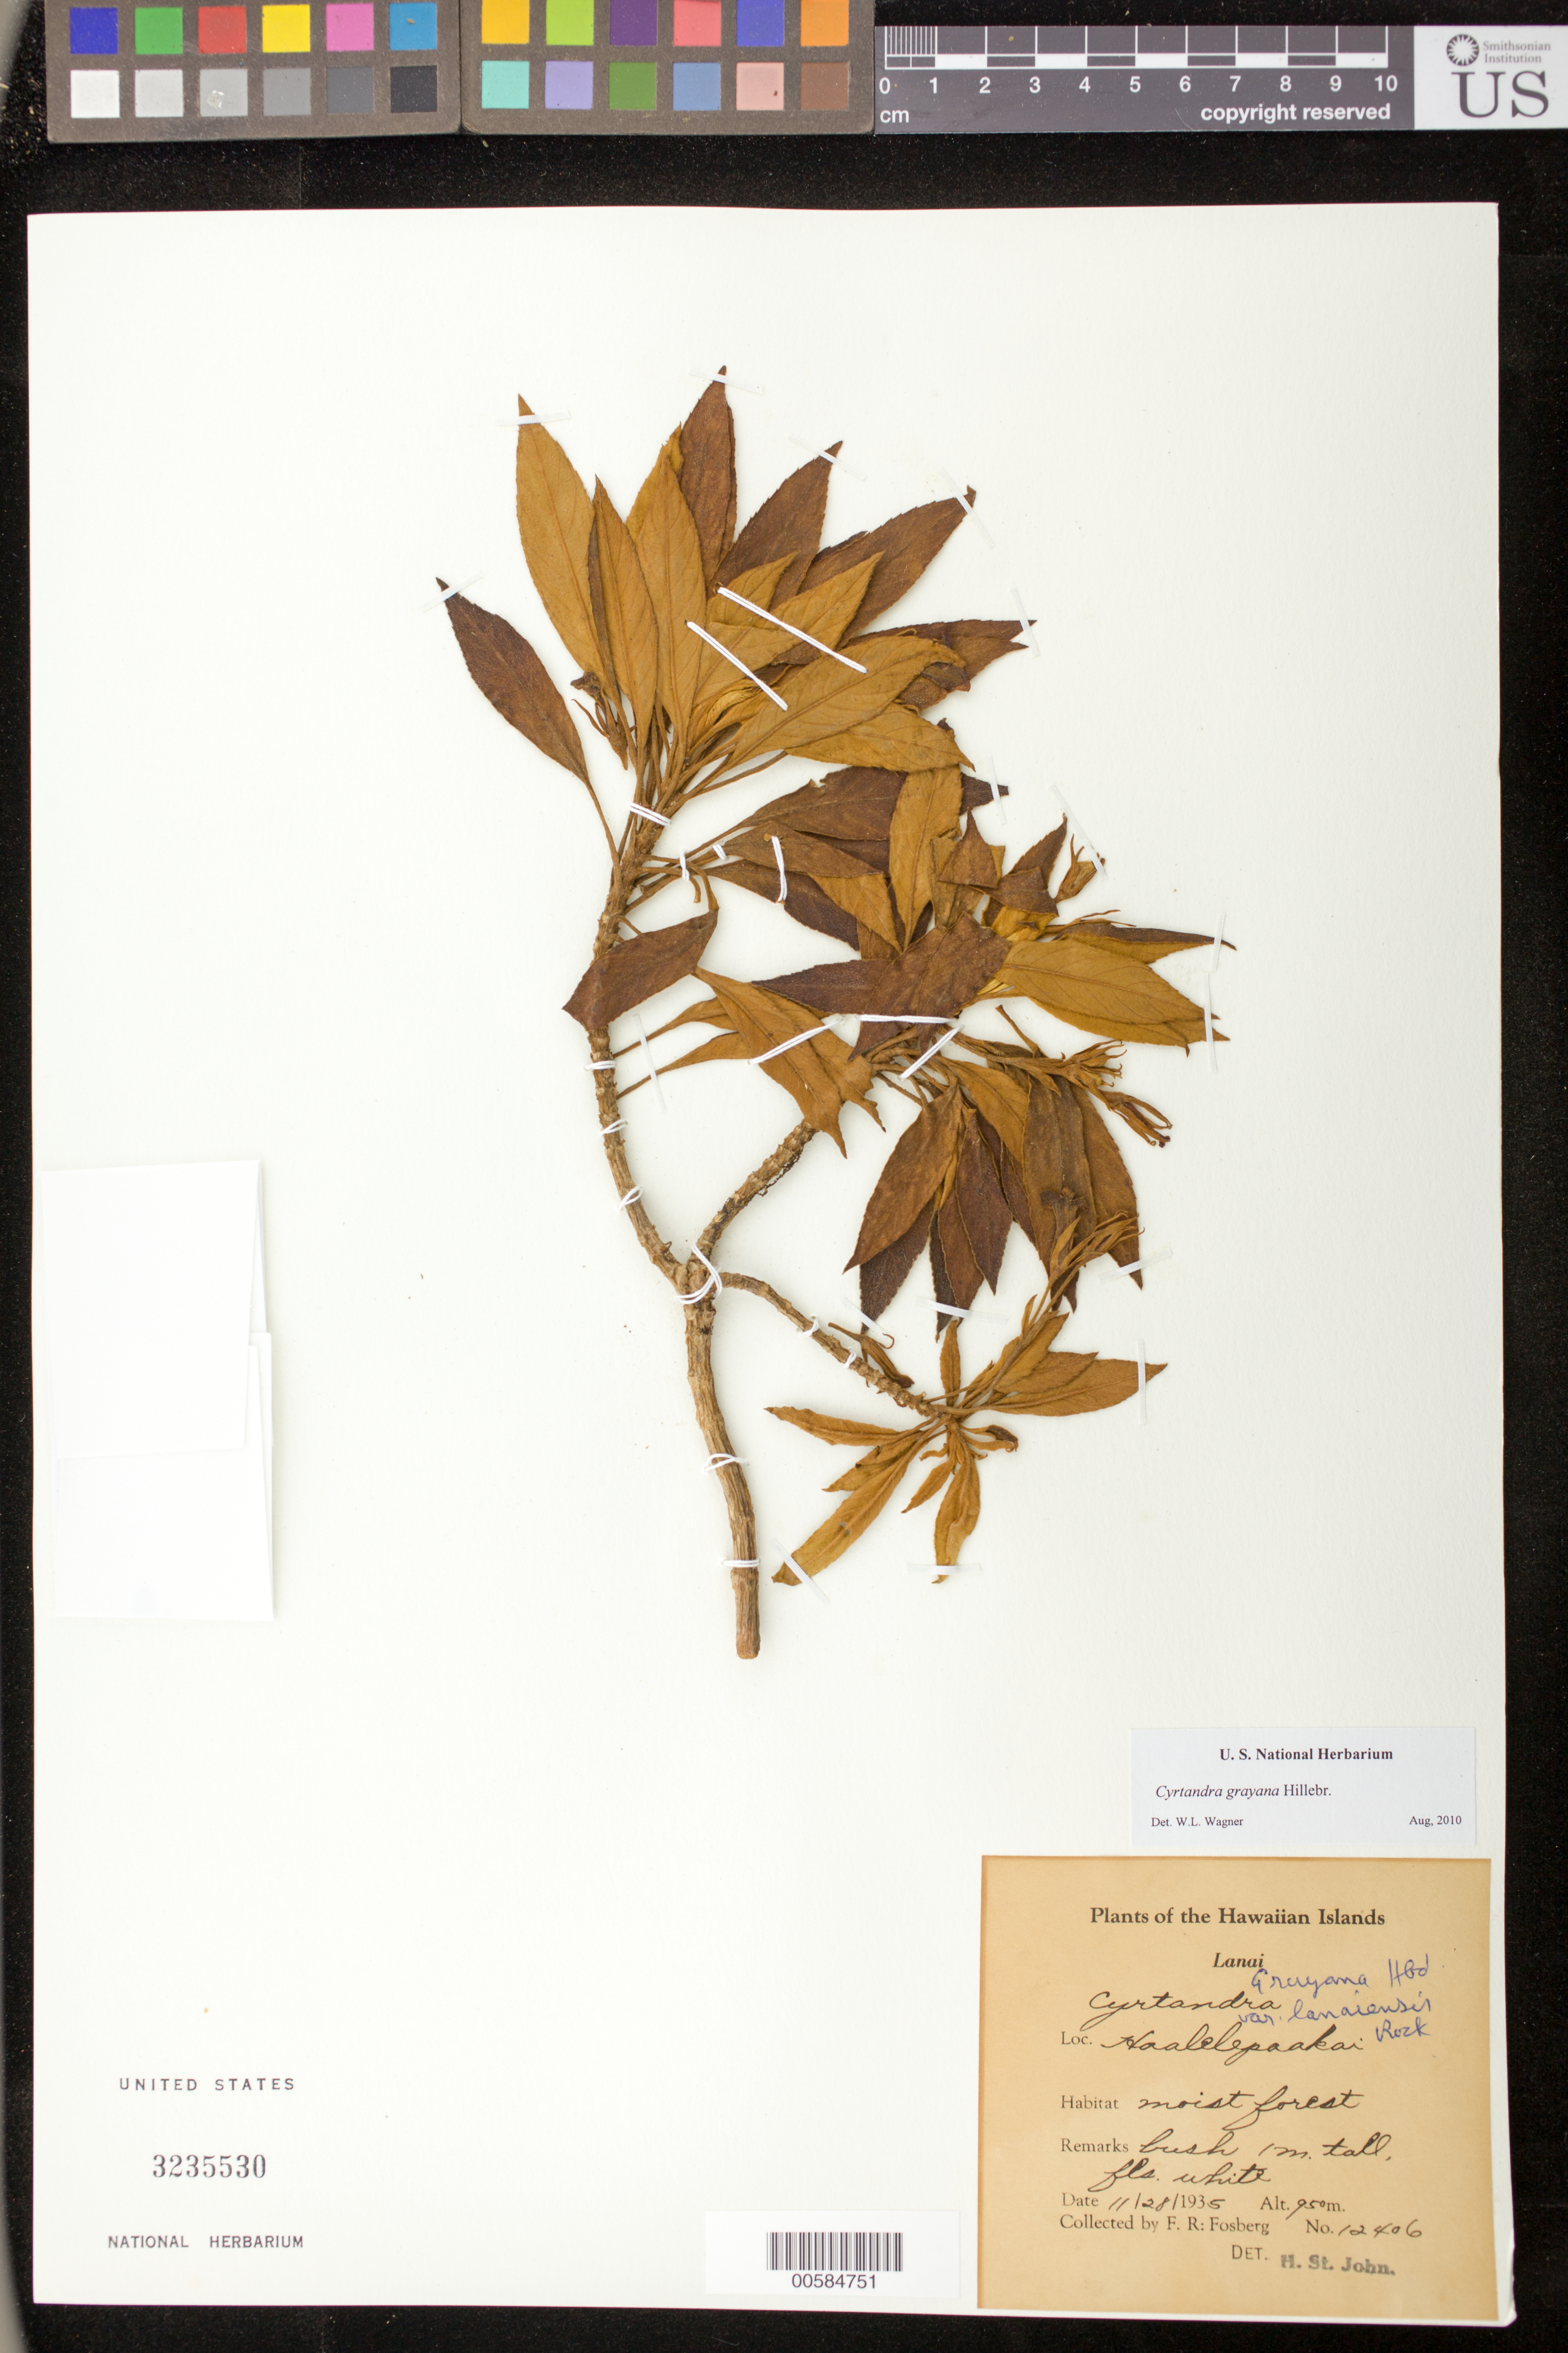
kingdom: Plantae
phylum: Tracheophyta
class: Magnoliopsida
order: Lamiales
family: Gesneriaceae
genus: Cyrtandra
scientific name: Cyrtandra grayana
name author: Hillebr.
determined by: Wagner, W. L., (BOT), Smithsonian Institution - National Museum of Natural History (UNITED STATES)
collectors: F. R. Fosberg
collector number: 12406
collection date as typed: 28 Nov 1935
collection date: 1935-11-28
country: United States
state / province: Hawaii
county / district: Maui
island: Lana'i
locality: Haalelepaakai.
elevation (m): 950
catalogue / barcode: US 3235530